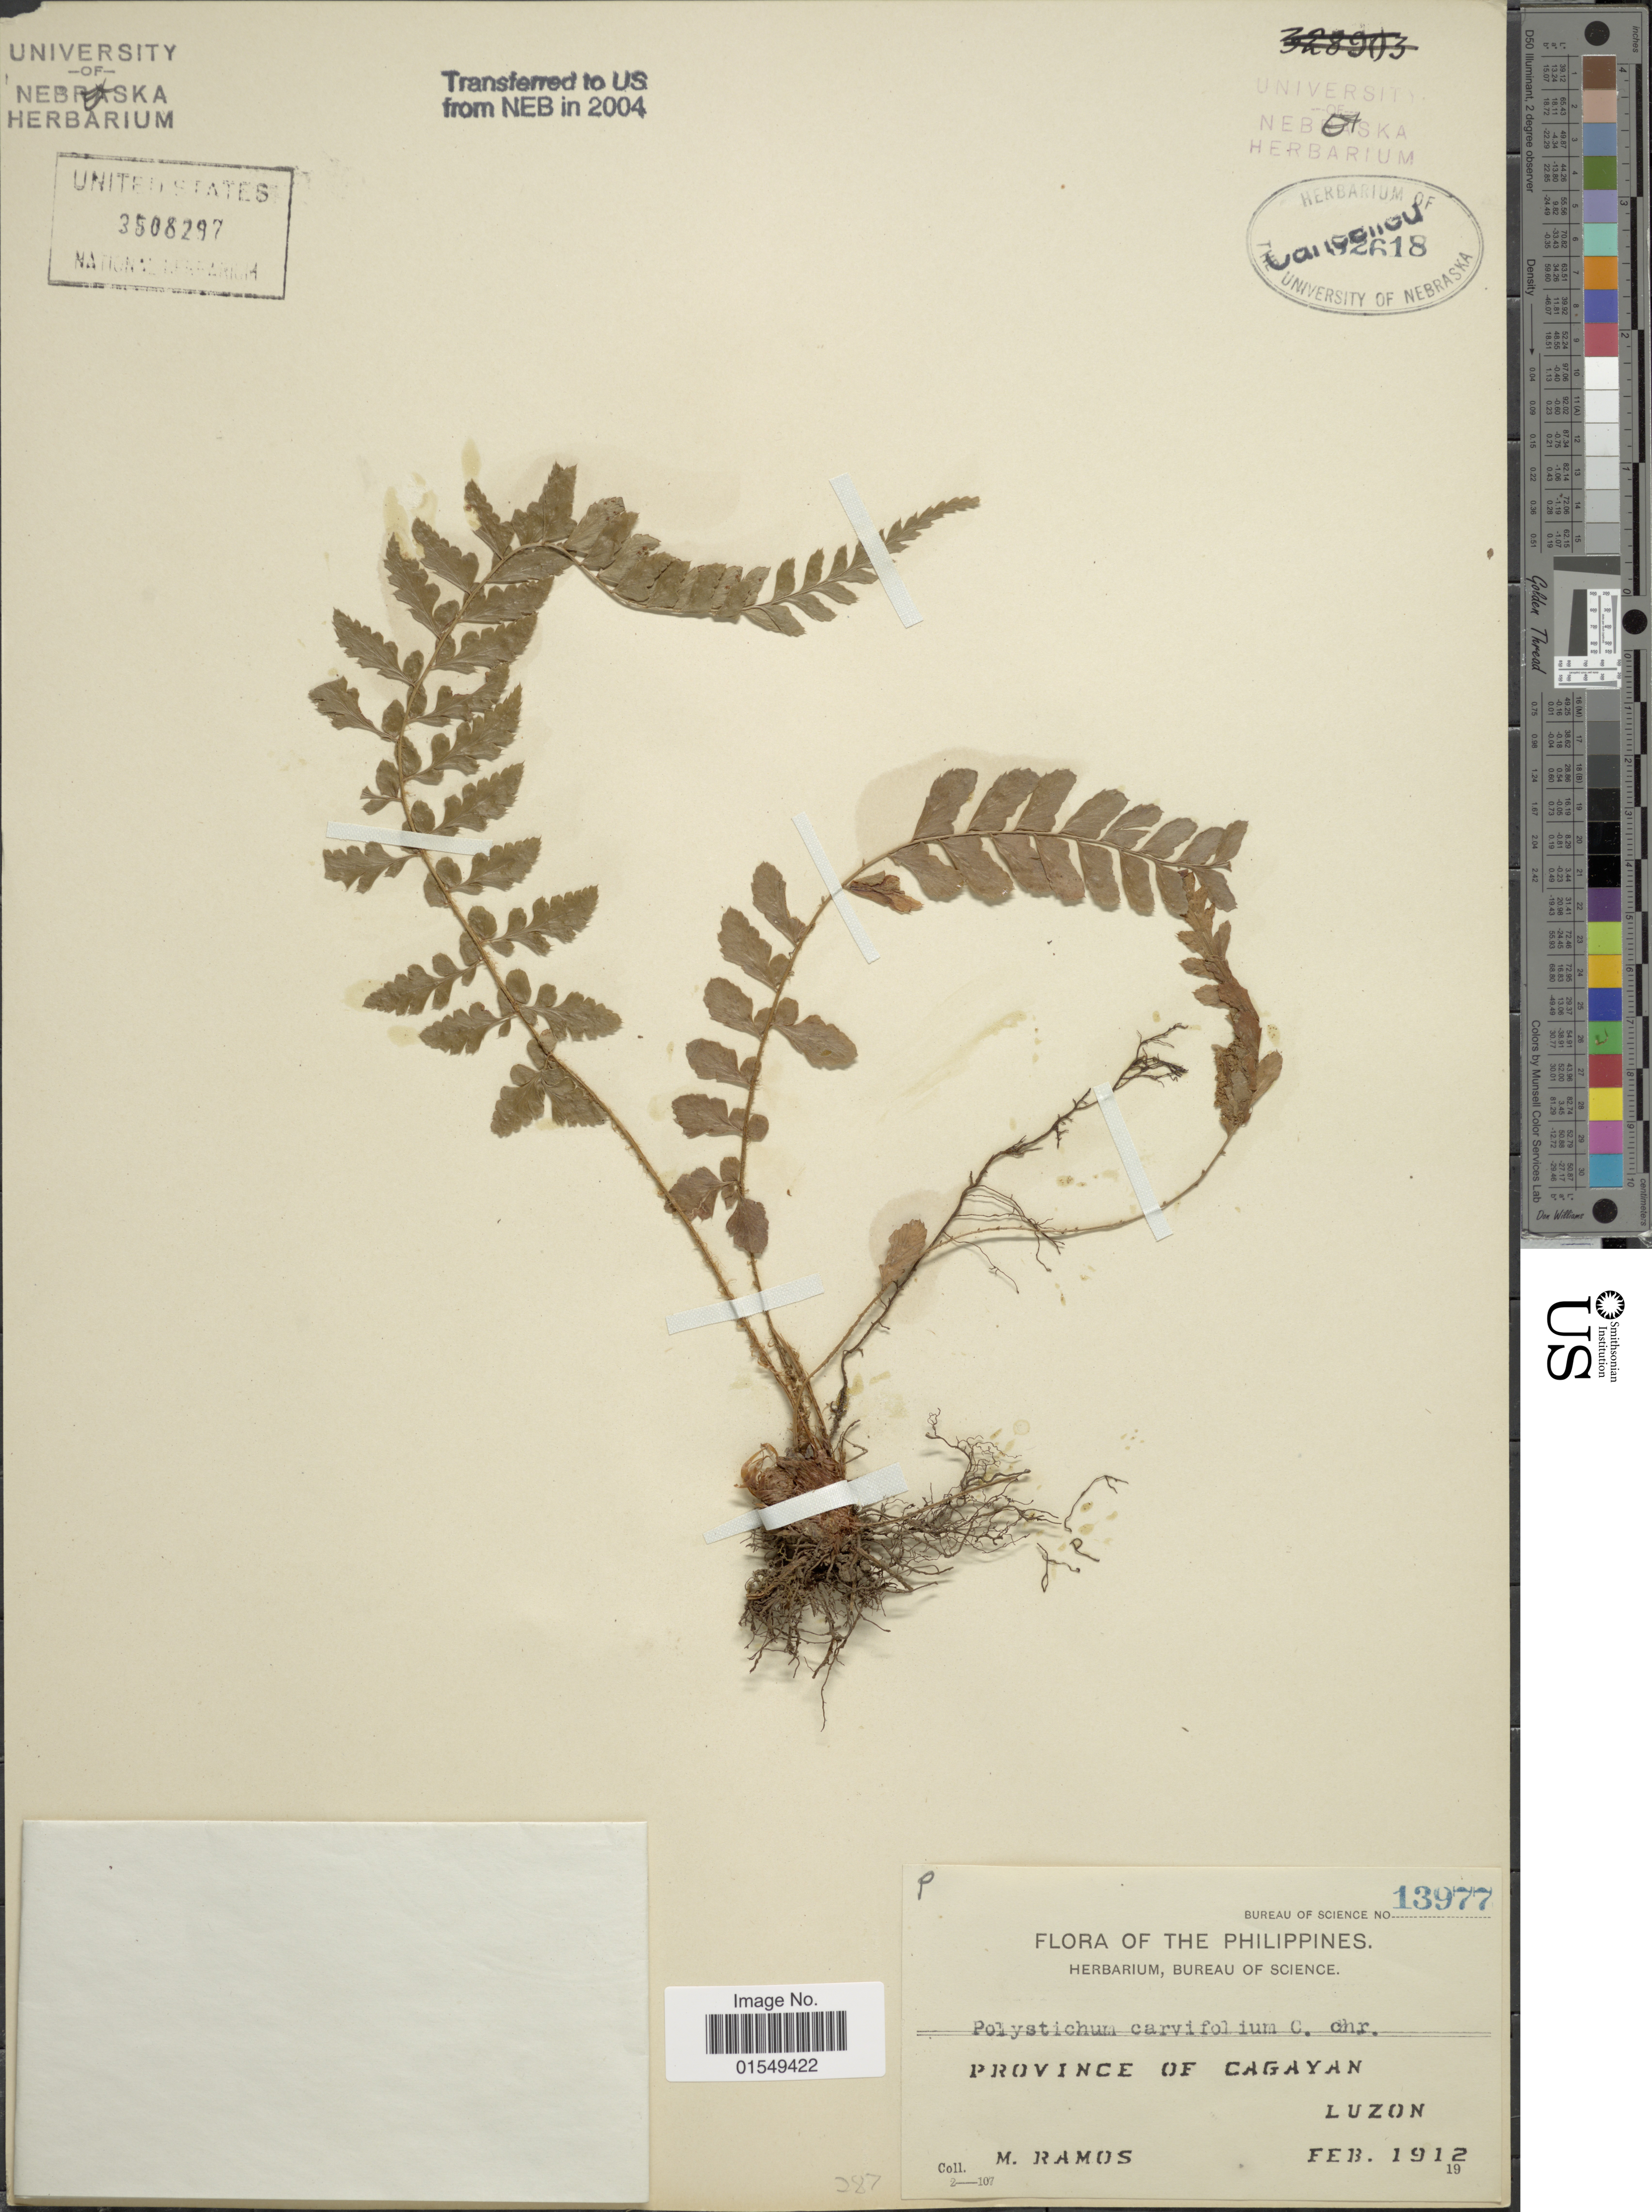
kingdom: Plantae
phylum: Tracheophyta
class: Polypodiopsida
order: Polypodiales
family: Dryopteridaceae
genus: Arachniodes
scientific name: Arachniodes aristata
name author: (G. Forst.) Tindale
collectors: M. Ramos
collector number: Bureau of Science 13977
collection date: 1912-02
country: Philippines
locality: Province of Cagayan, Luzon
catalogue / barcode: US 3508297